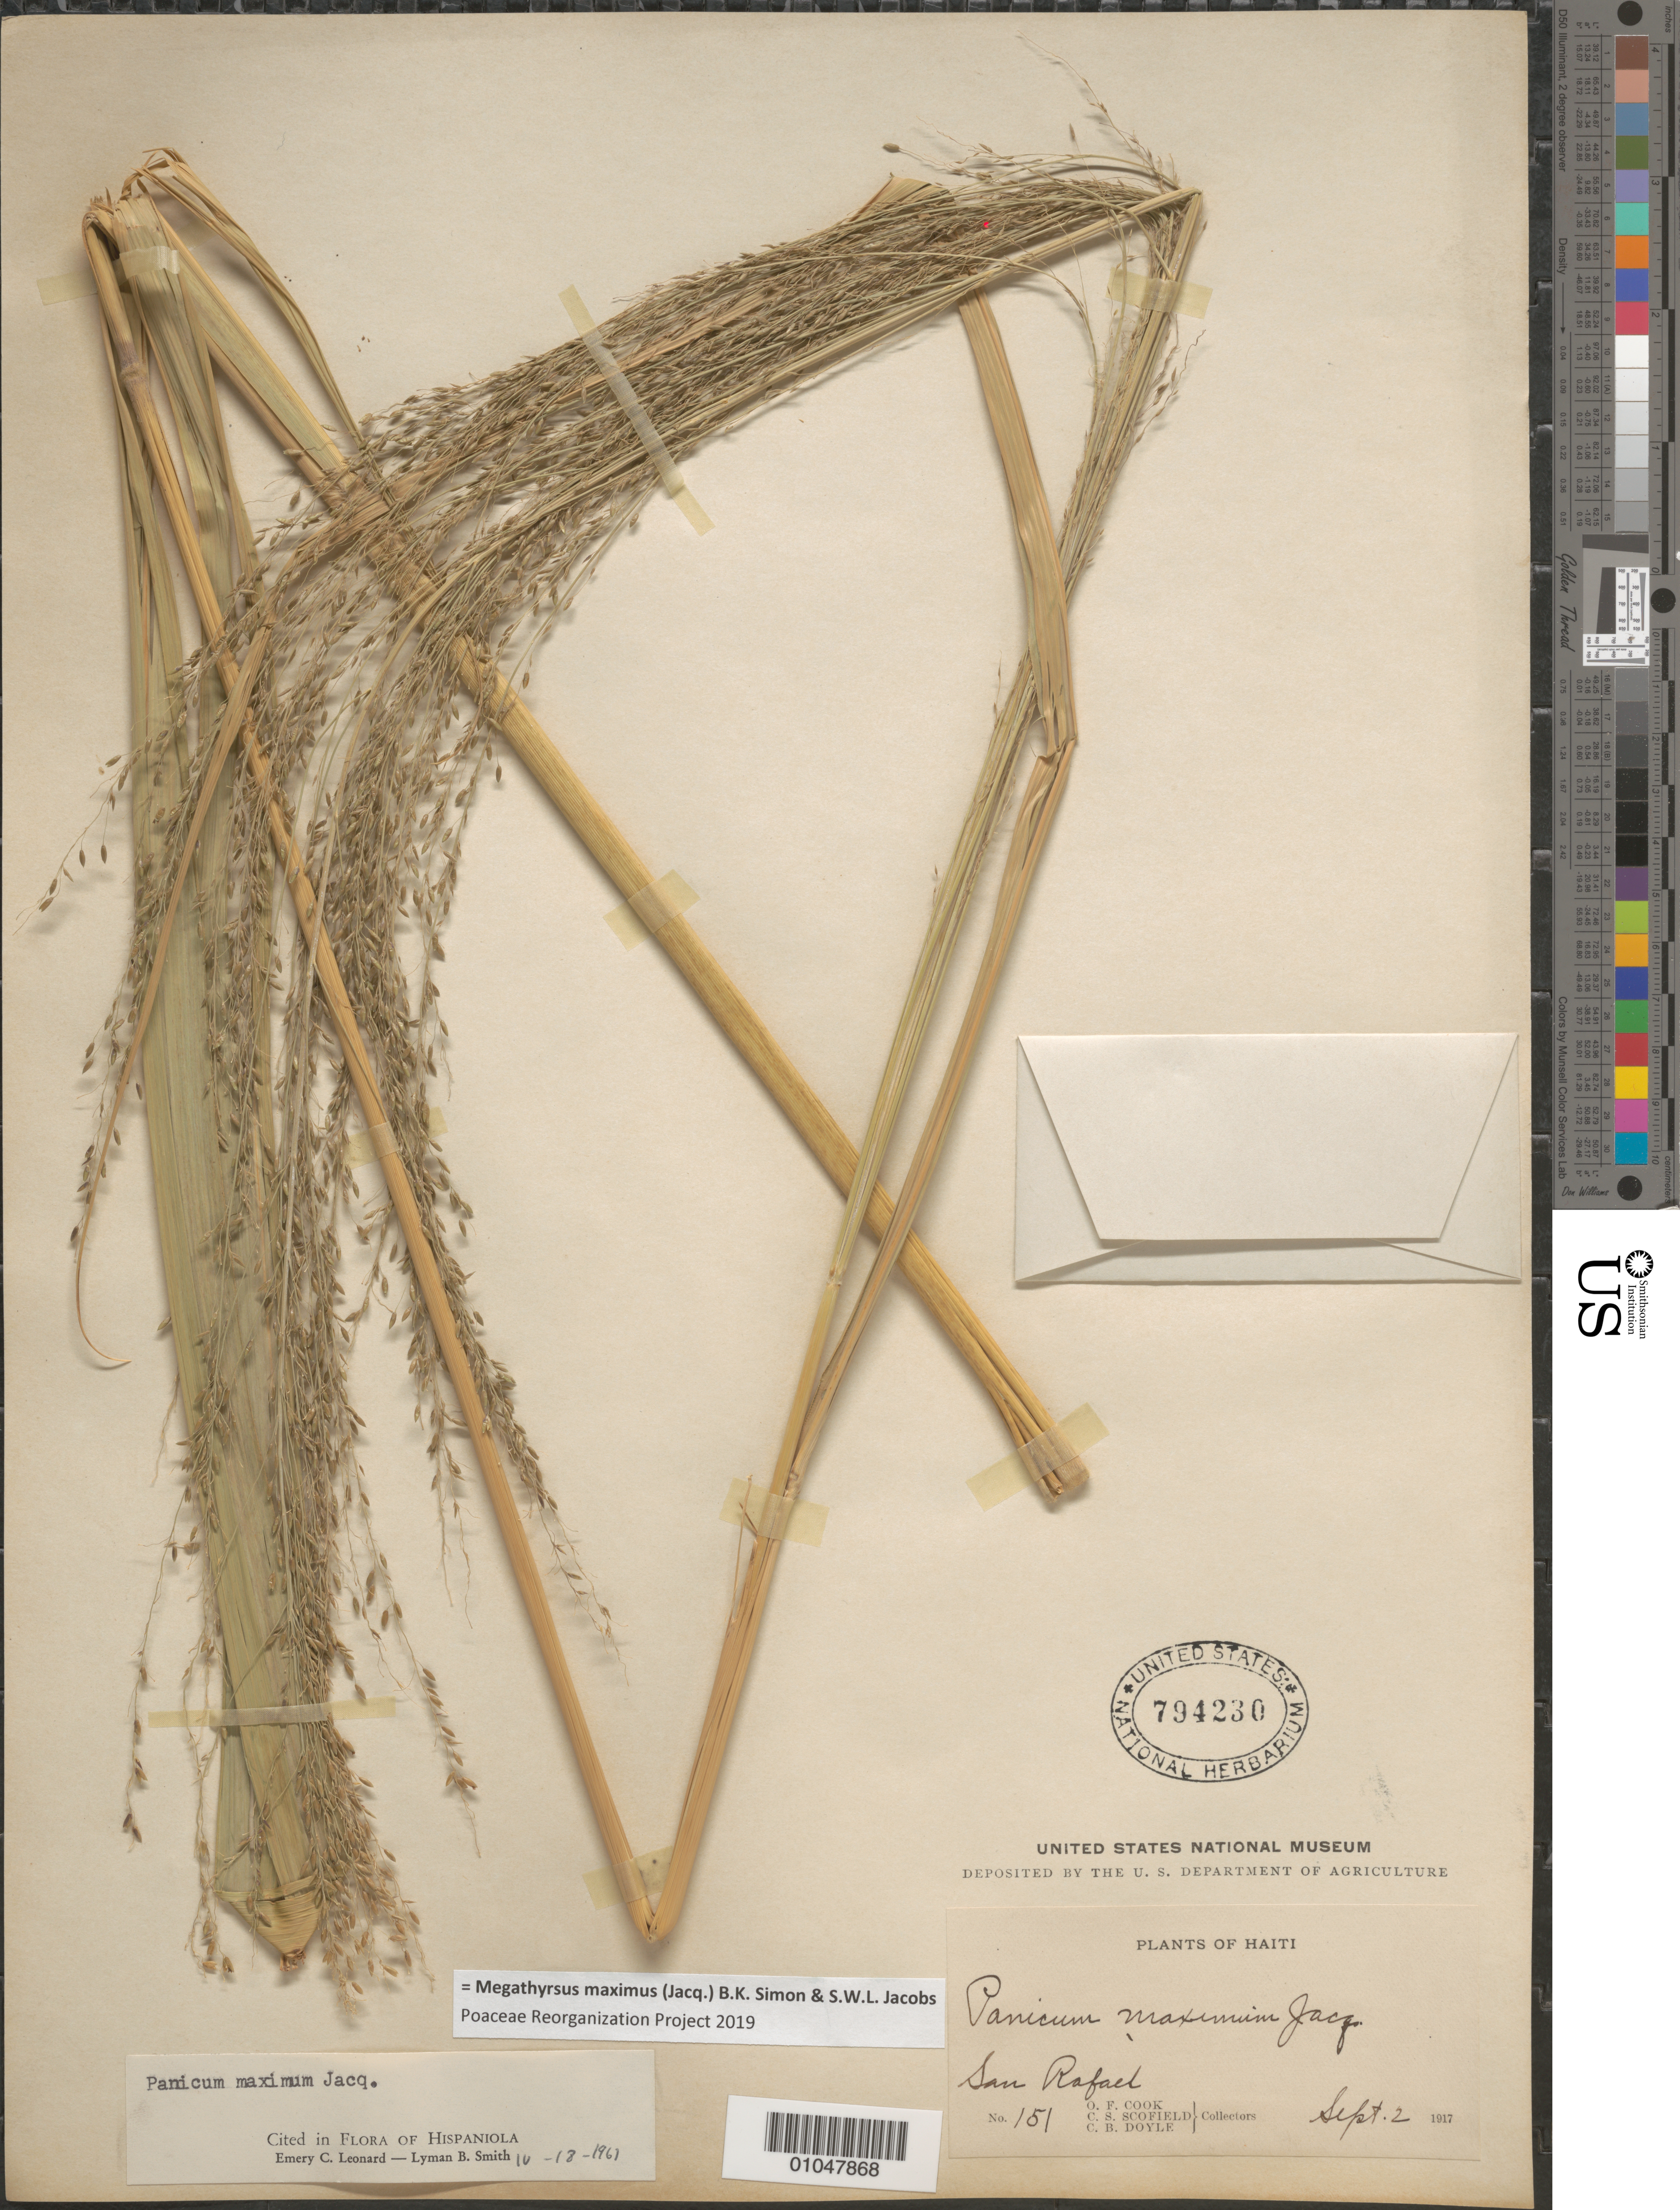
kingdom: Plantae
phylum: Tracheophyta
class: Liliopsida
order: Poales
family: Poaceae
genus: Panicum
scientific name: Panicum maximum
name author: Jacq.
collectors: O. F. Cook, C. Scofield & C. Doyle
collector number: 151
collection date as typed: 02 Sep 1917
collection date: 1917-09-02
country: Haiti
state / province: Nord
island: Hispaniola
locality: San Rafael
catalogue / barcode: US 794230